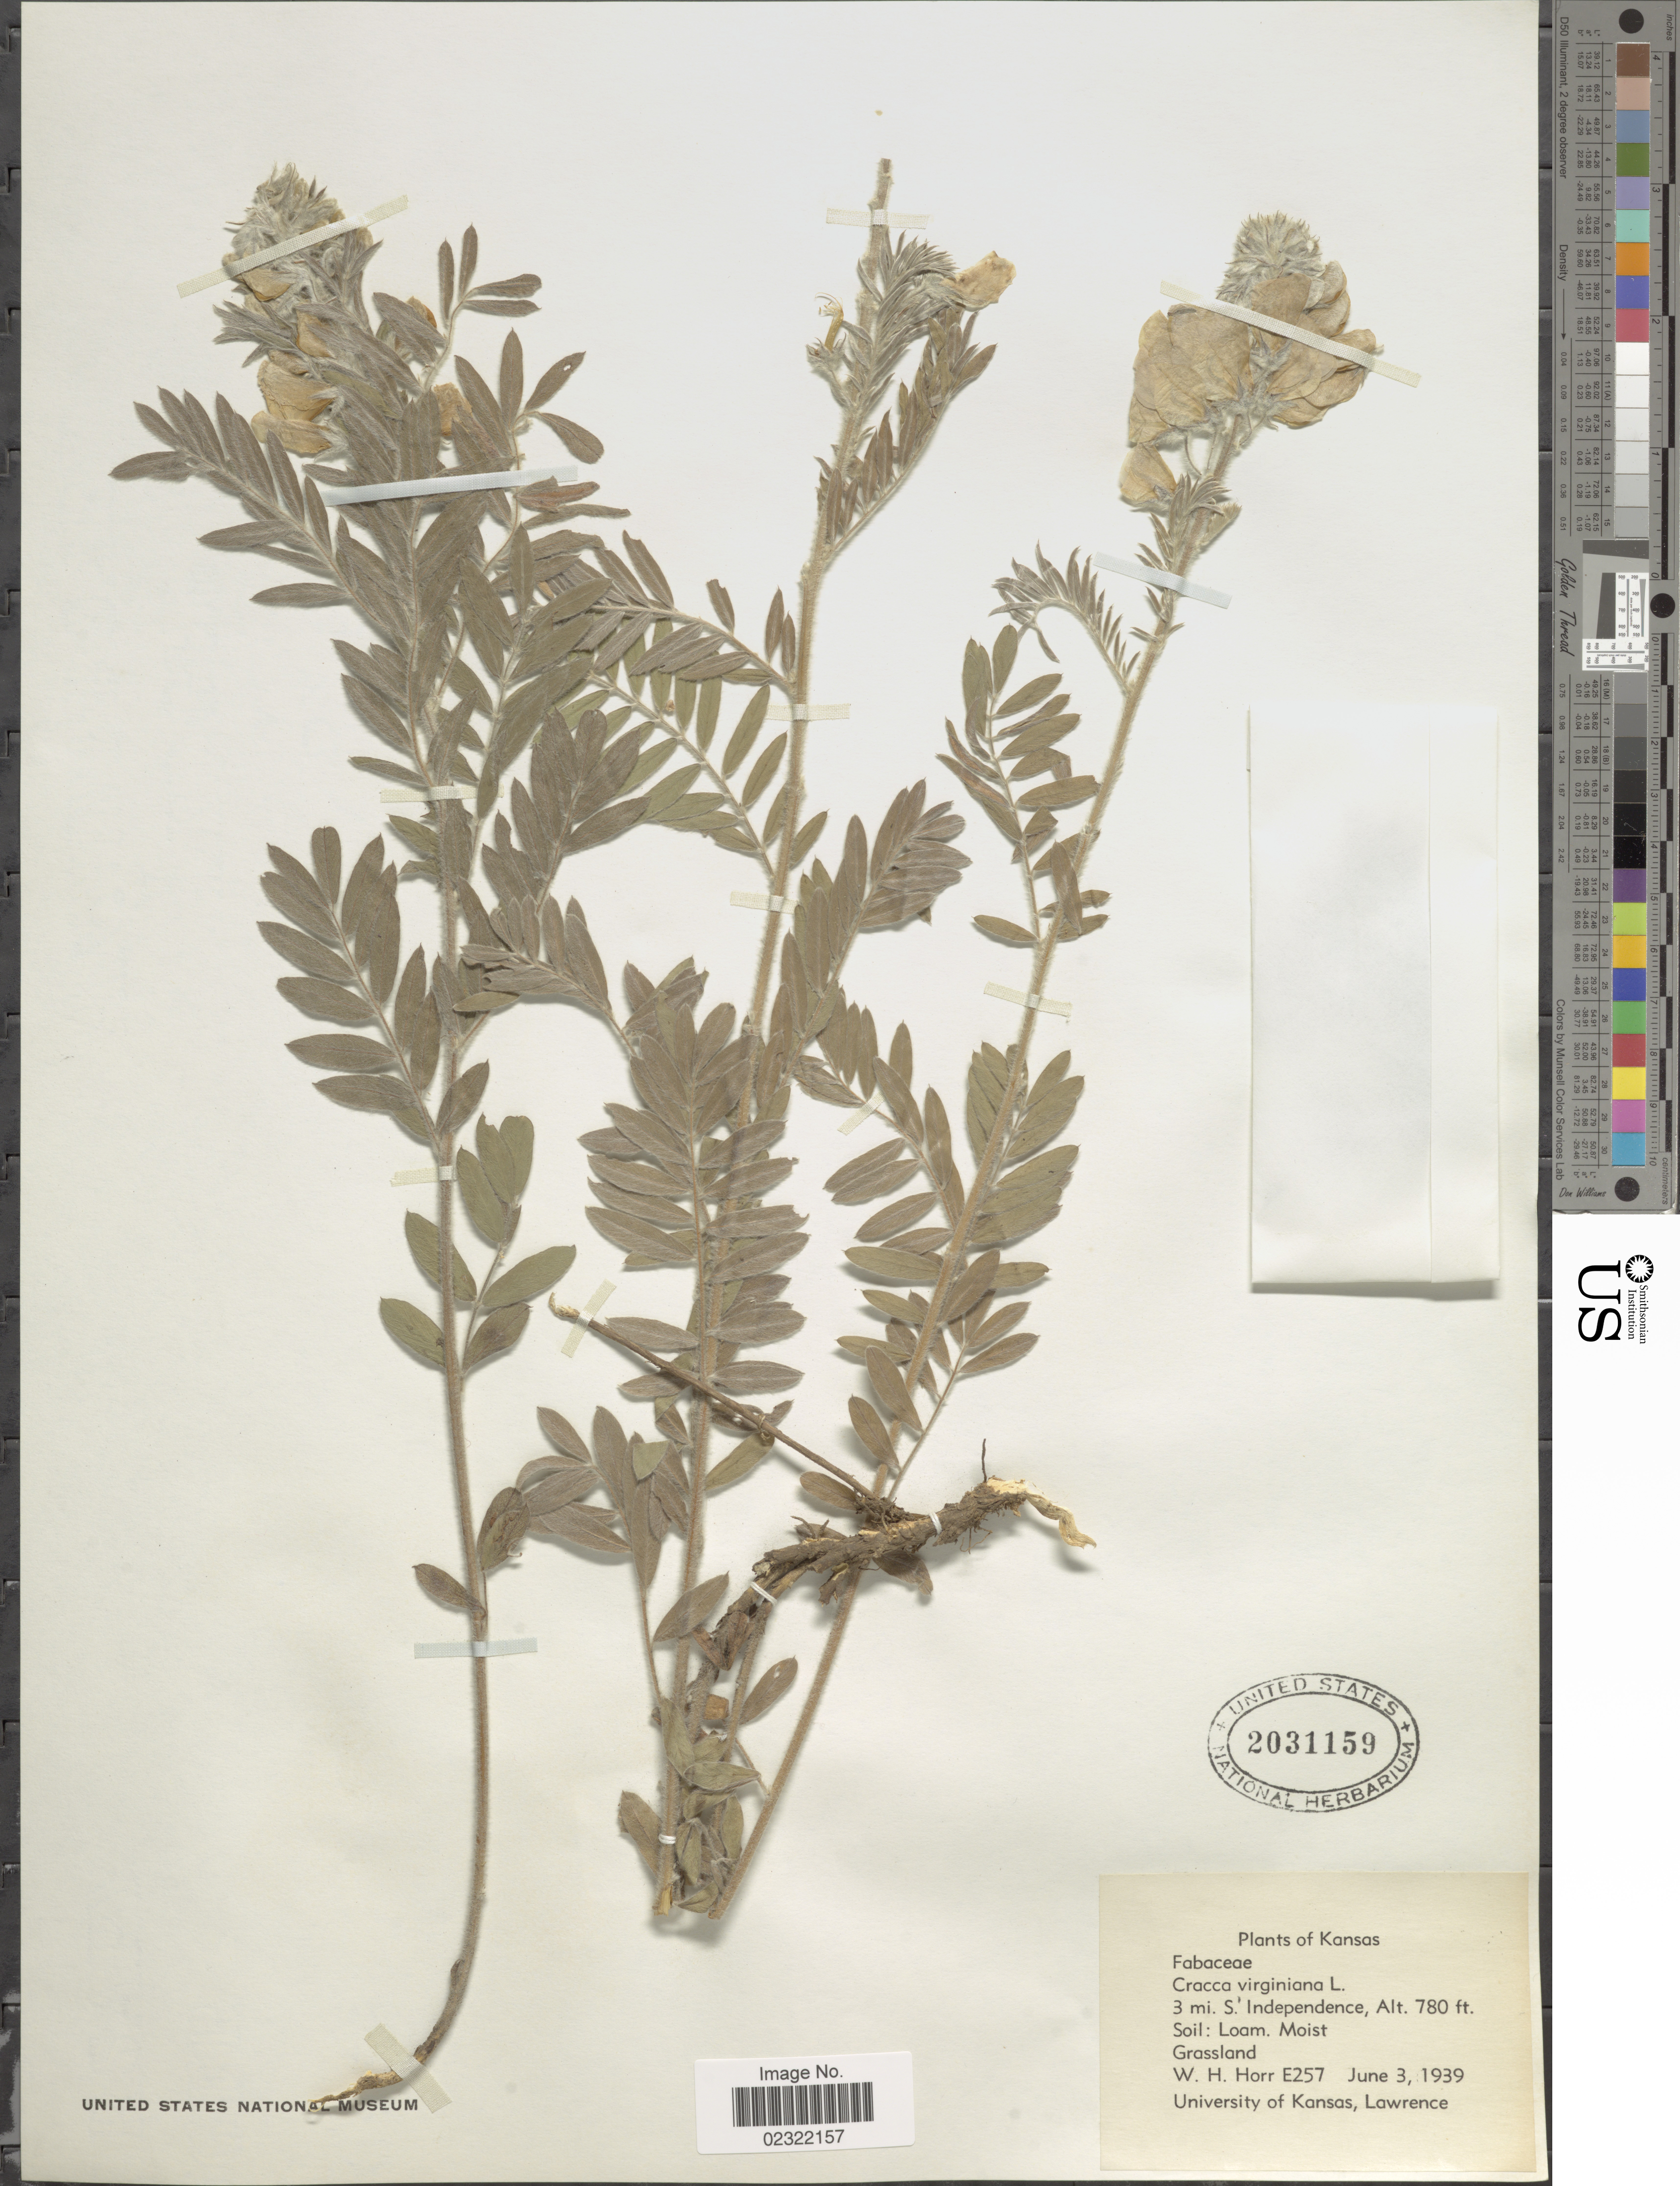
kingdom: Plantae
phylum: Tracheophyta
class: Magnoliopsida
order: Fabales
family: Fabaceae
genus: Tephrosia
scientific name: Tephrosia virginiana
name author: (L.) Pers.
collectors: W. H. Horr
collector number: E257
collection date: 1939-06-03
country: United States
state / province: Kansas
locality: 3 mi. S.'Indeoendence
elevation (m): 238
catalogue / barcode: US 2031159